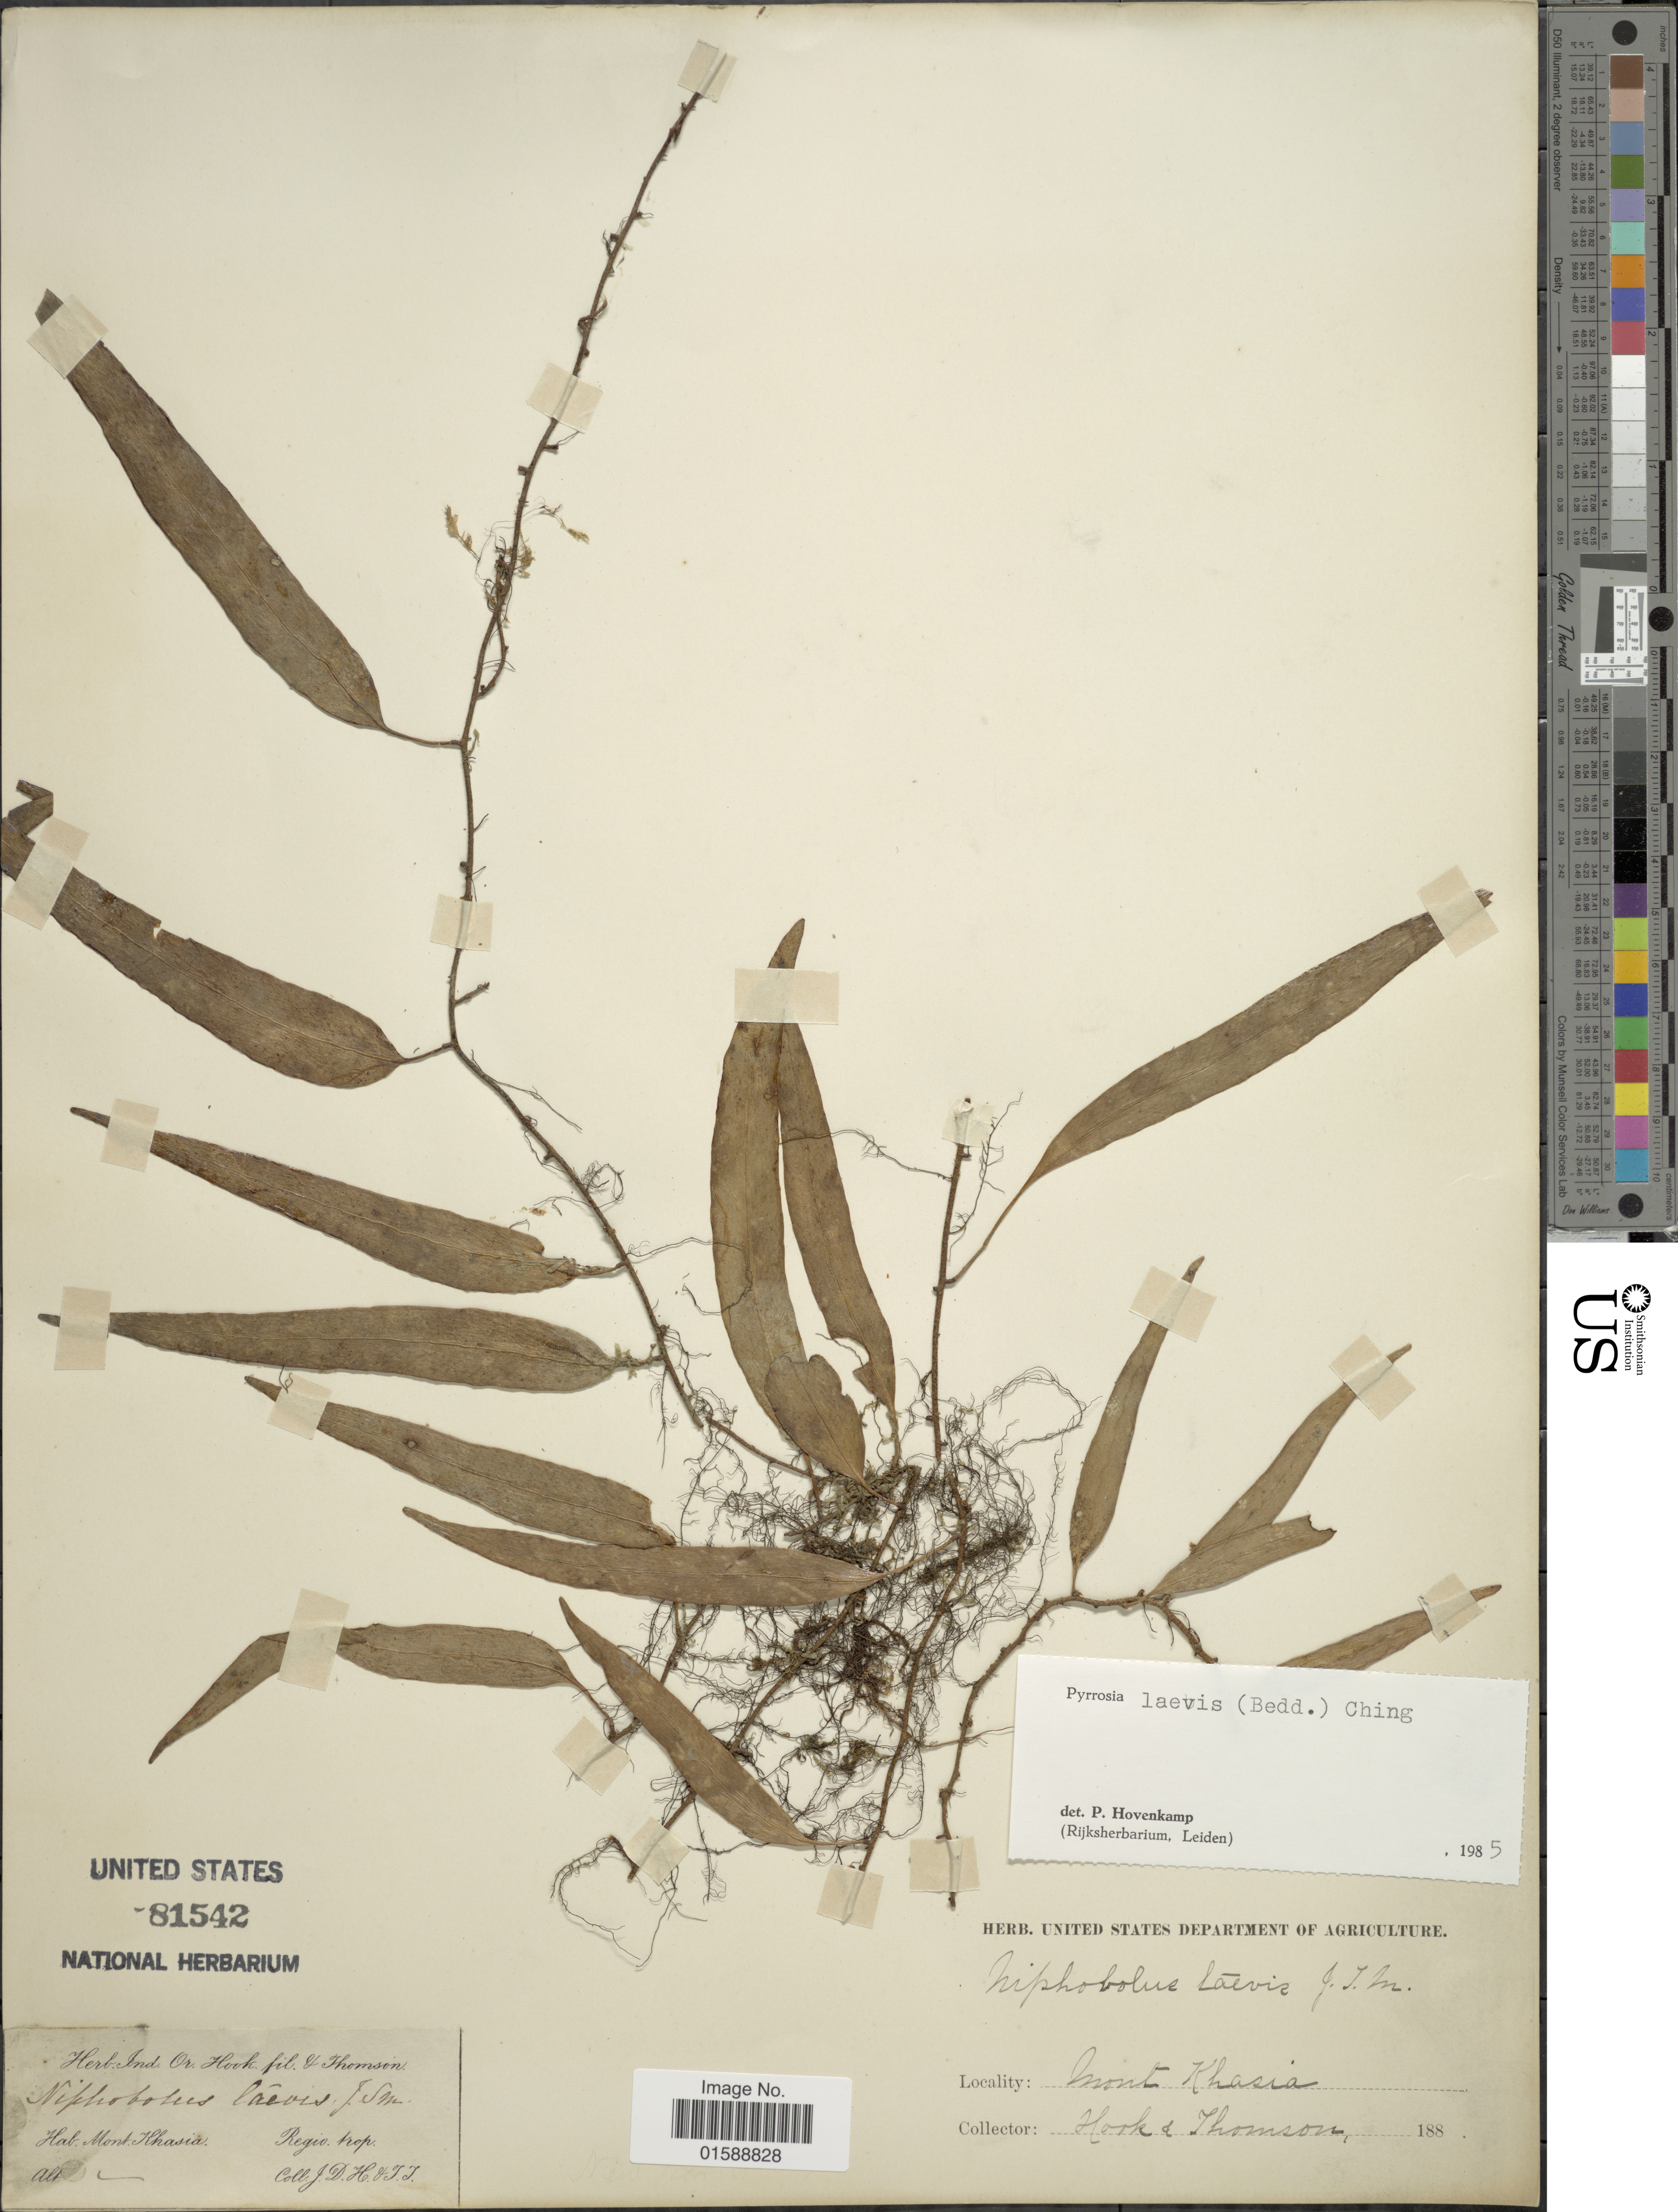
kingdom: Plantae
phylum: Tracheophyta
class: Polypodiopsida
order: Polypodiales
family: Polypodiaceae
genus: Pyrrosia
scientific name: Pyrrosia laevis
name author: (J. Sm.) Ching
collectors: J. D. Hooker & T. Thomson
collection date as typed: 188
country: India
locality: Mont. Khasia. Regio trop.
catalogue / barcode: US 81542